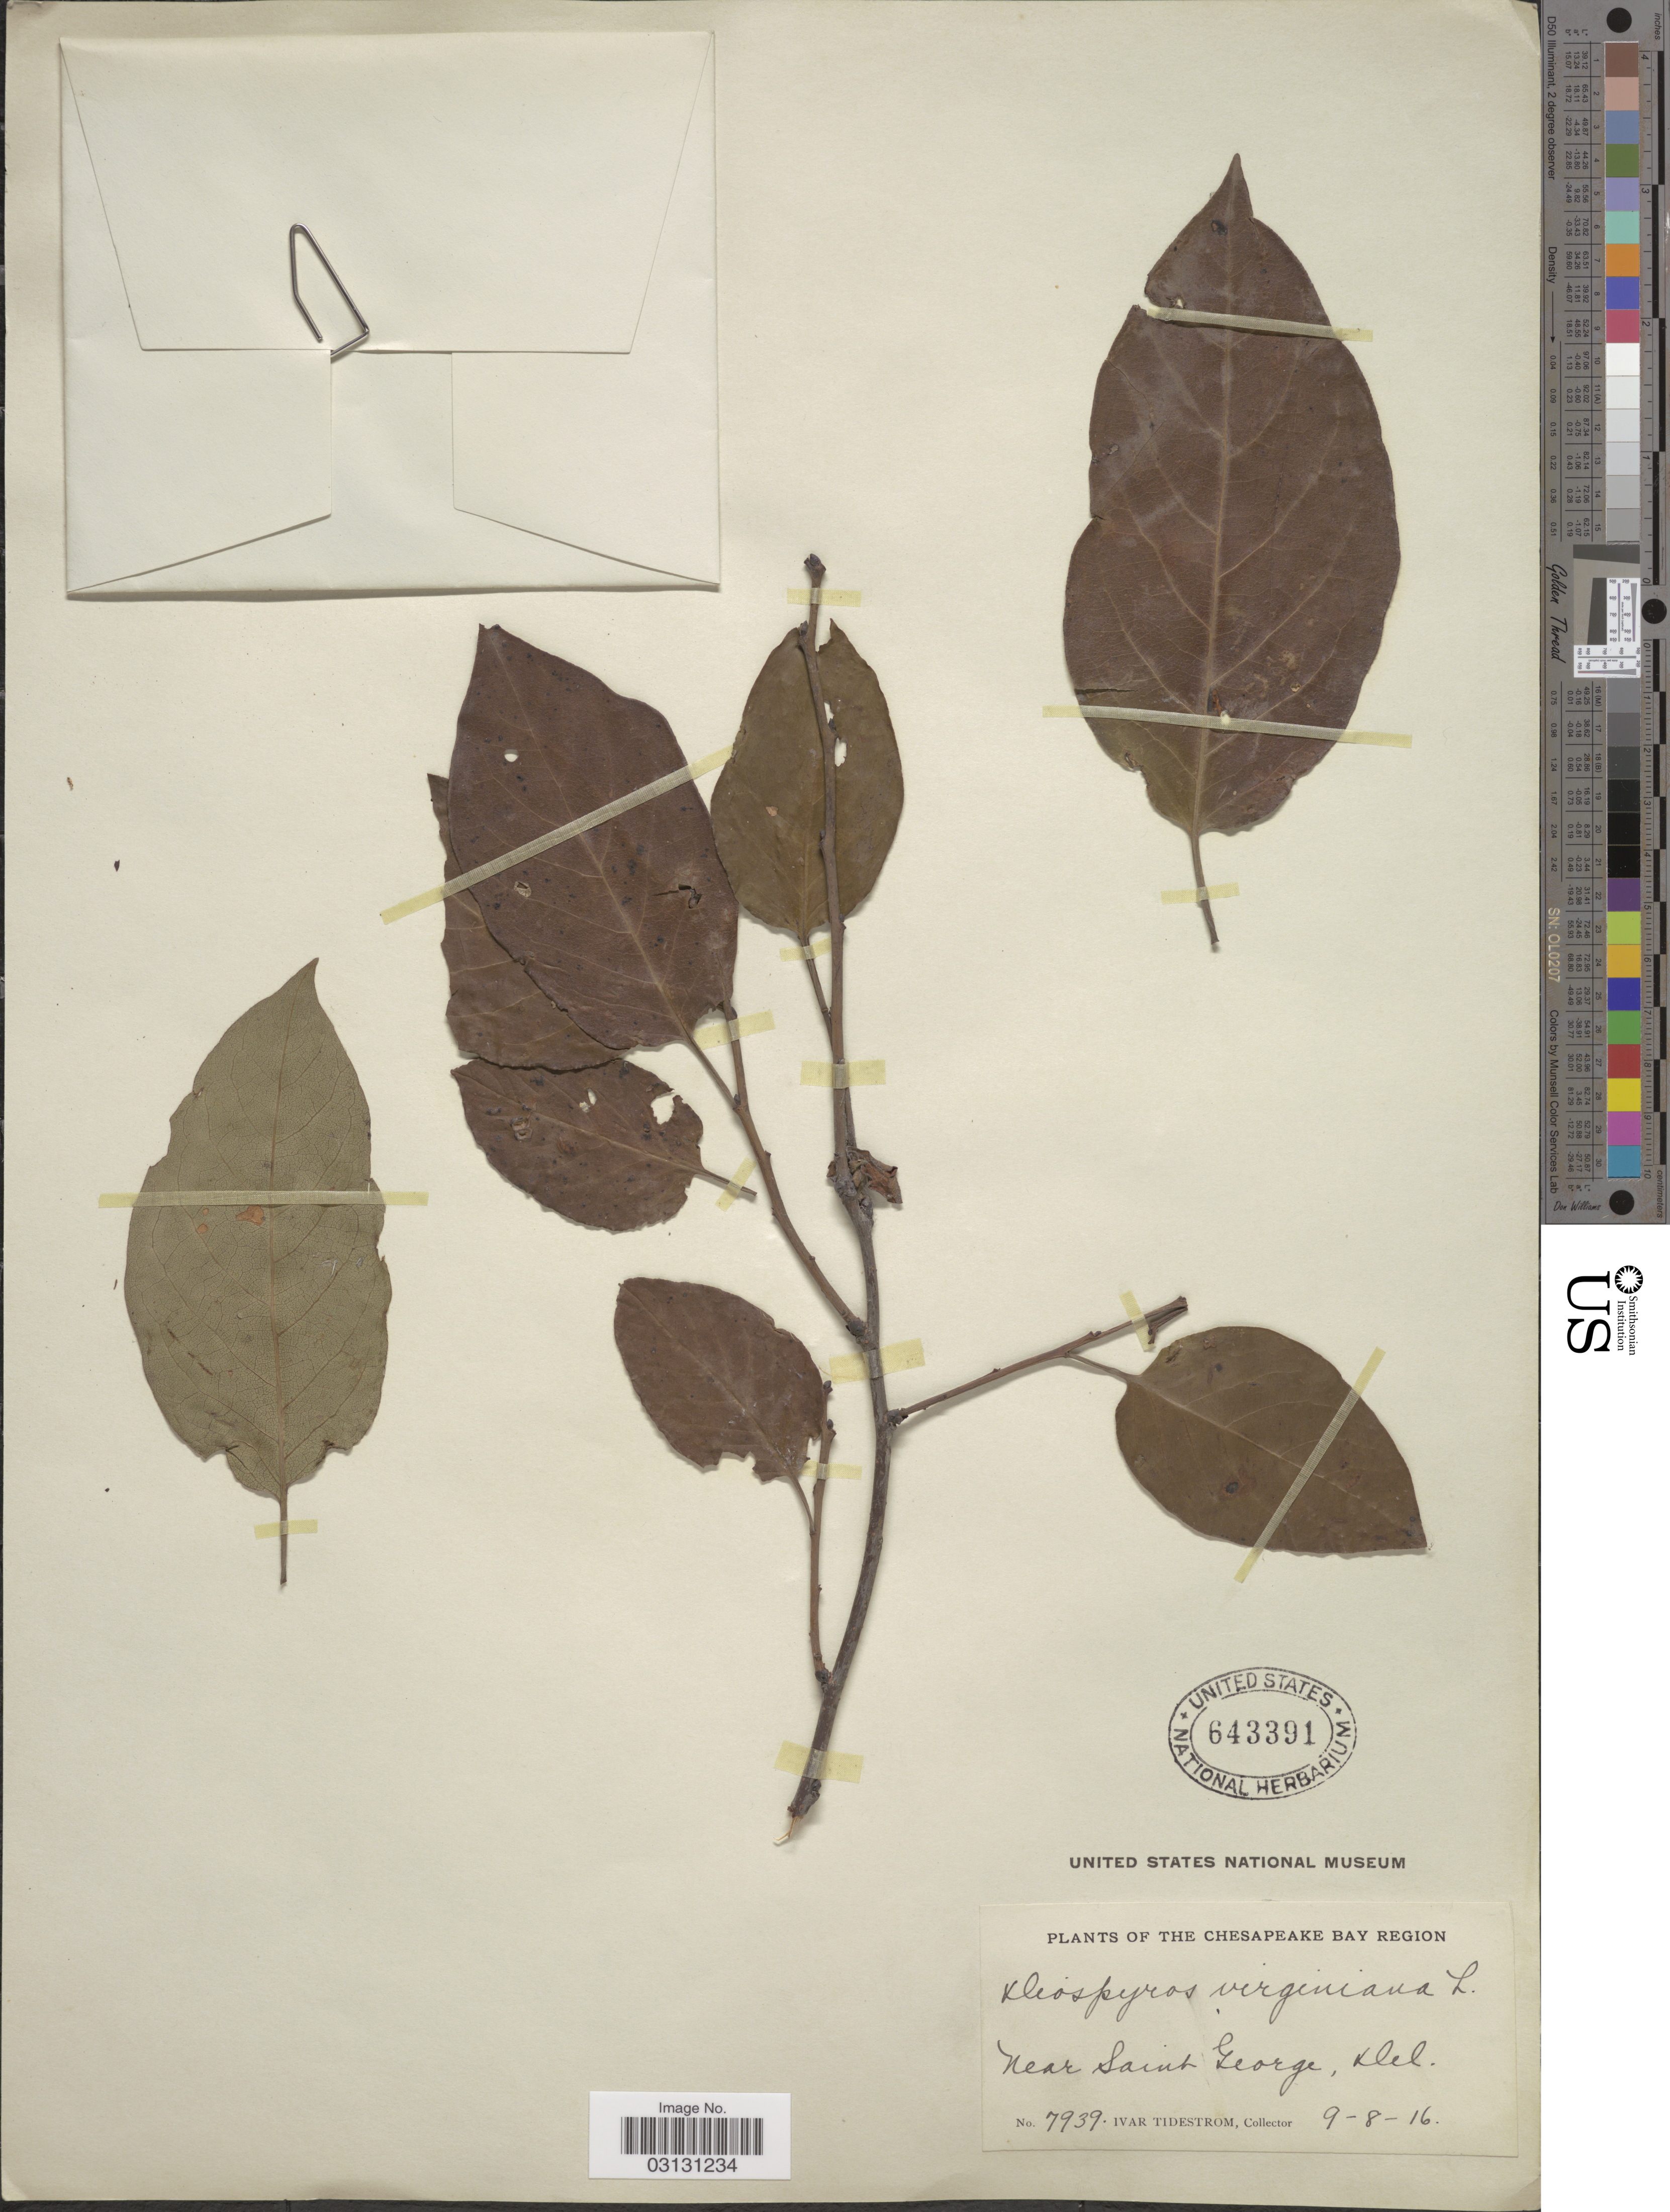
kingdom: Plantae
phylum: Tracheophyta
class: Magnoliopsida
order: Ericales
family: Ebenaceae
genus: Diospyros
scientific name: Diospyros virginiana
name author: L.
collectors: I. F. Tidestrom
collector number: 7939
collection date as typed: Transcribed d/m/y: 8/9/16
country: United States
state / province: Delaware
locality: The Chesapeake Bay Region, near Saint George.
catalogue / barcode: US 643391